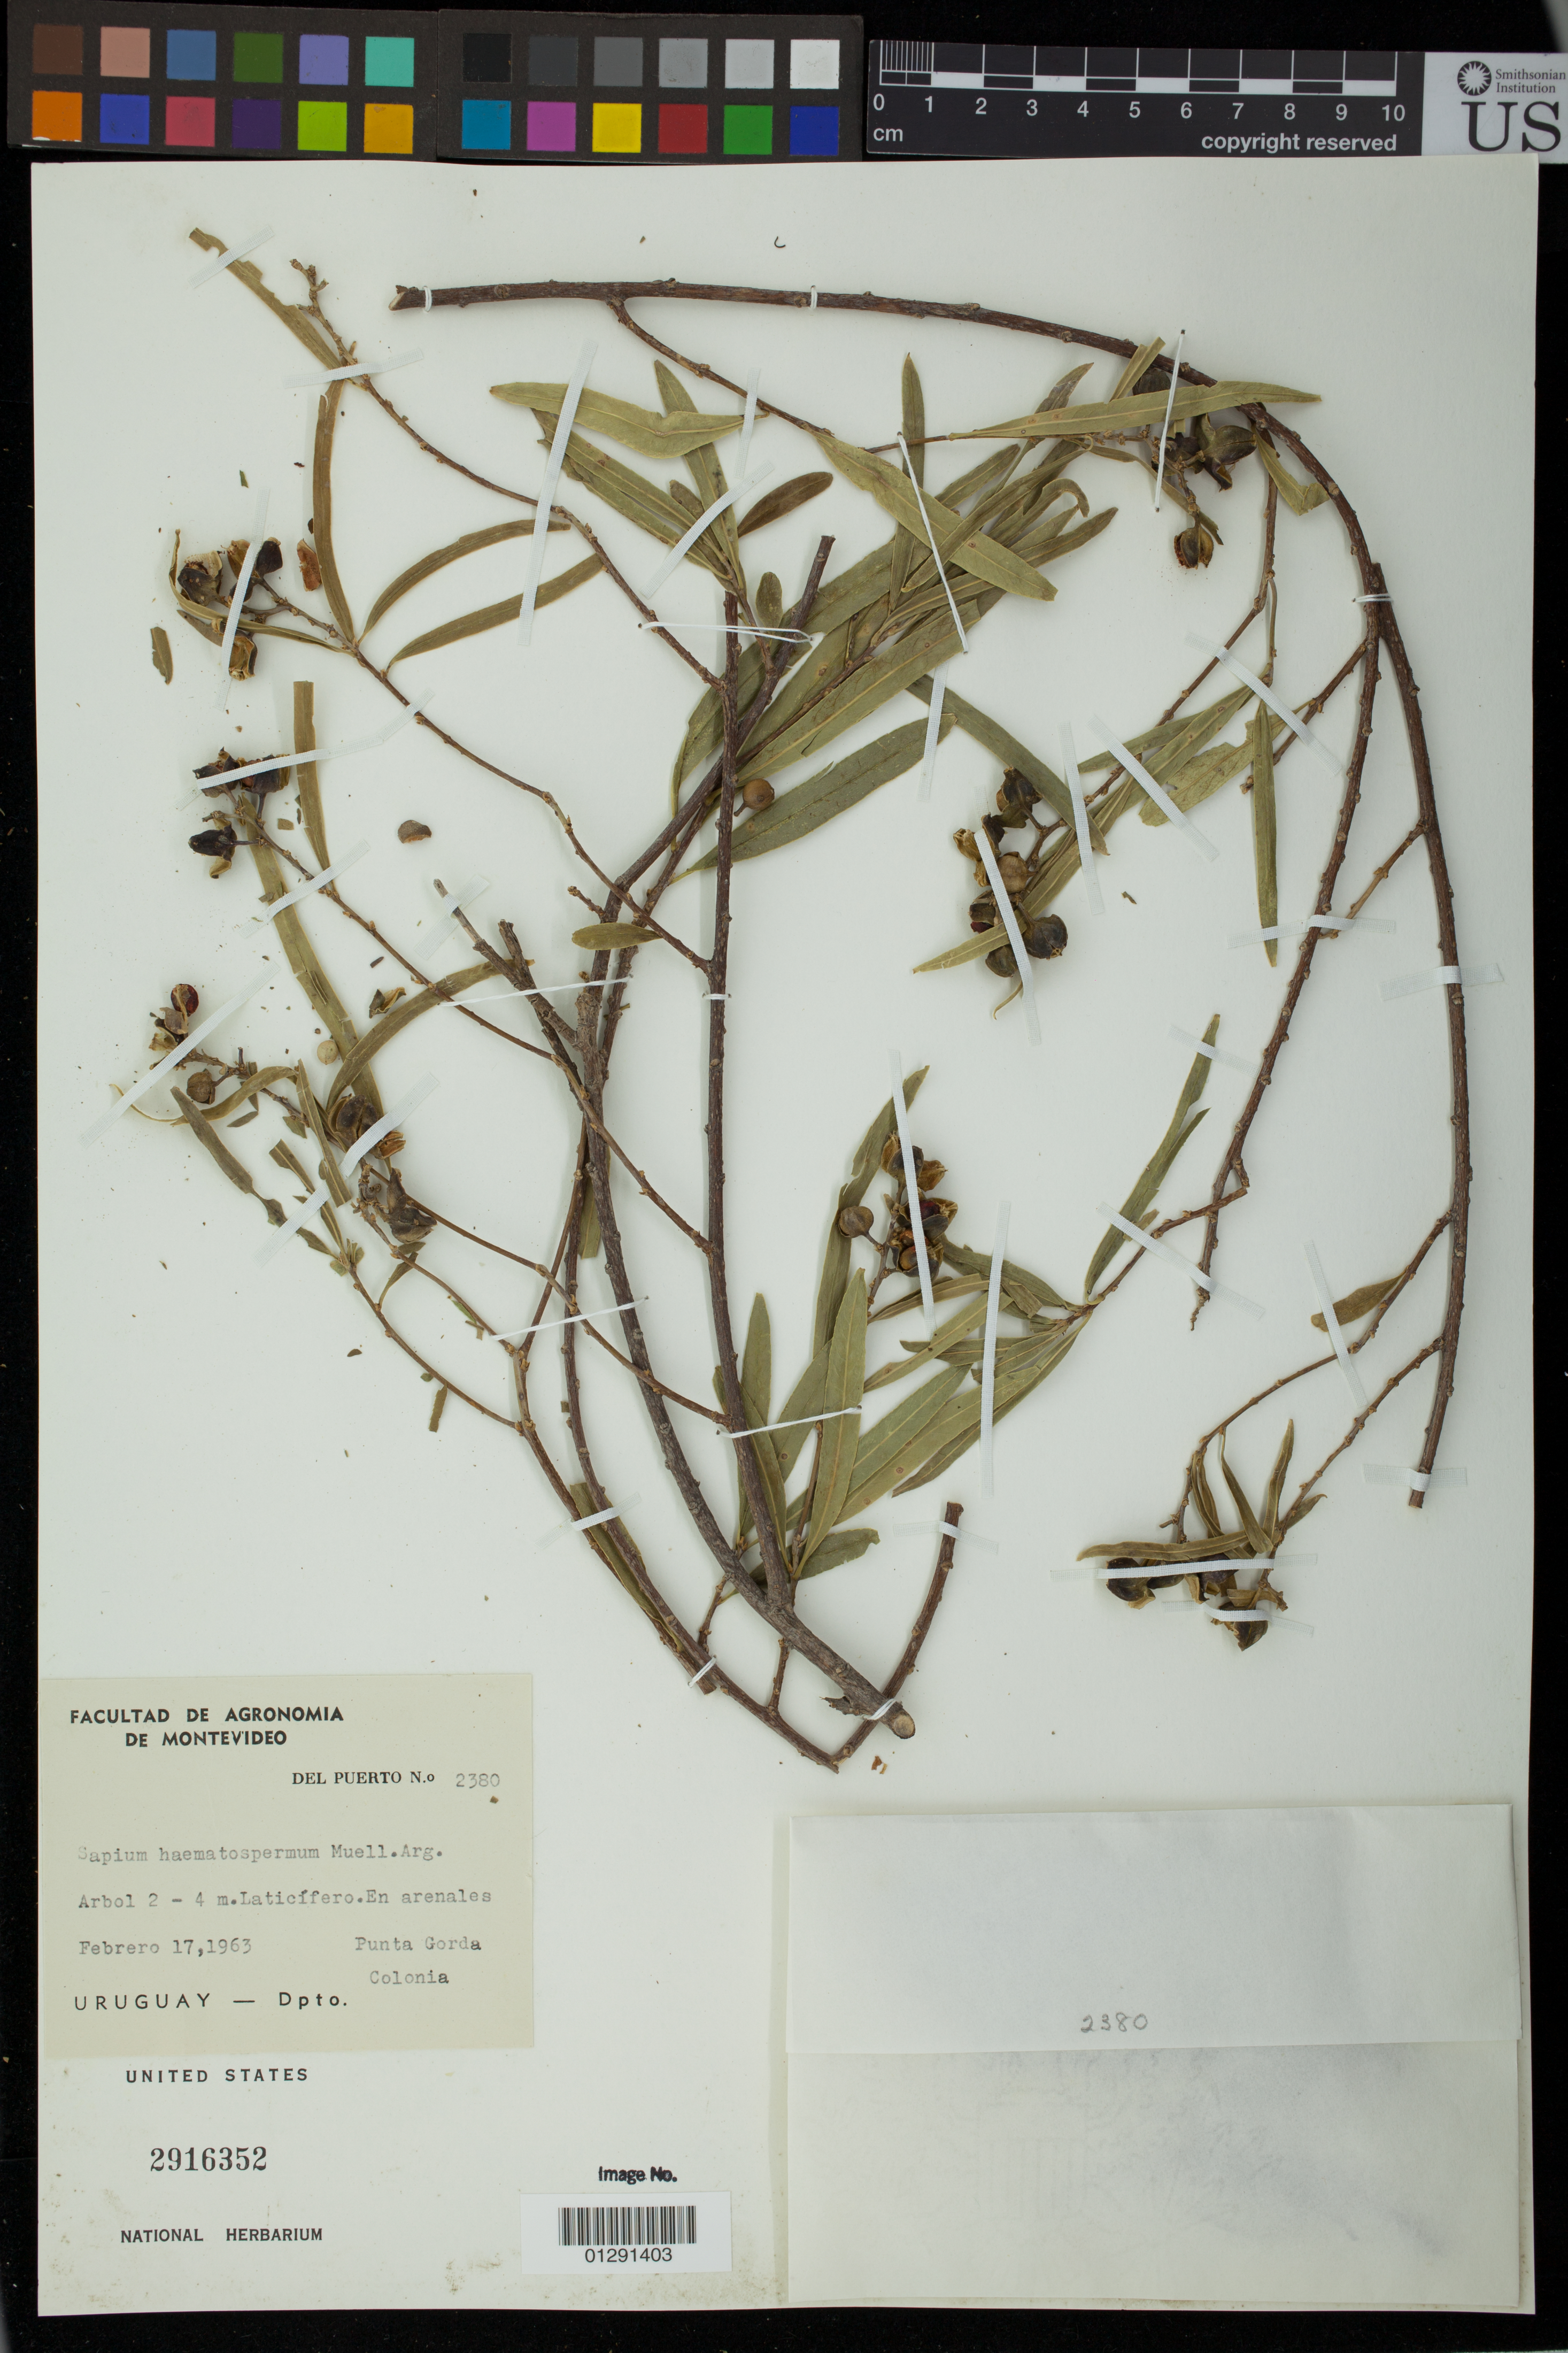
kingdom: Plantae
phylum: Tracheophyta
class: Magnoliopsida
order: Malpighiales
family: Euphorbiaceae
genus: Sapium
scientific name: Sapium haematospermum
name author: Müll. Arg.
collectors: Facultad de Agronomia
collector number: Del Puerto No. 2380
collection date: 1963-02-17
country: Uruguay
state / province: Colonia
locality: Punta Gorda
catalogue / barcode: US 2916352